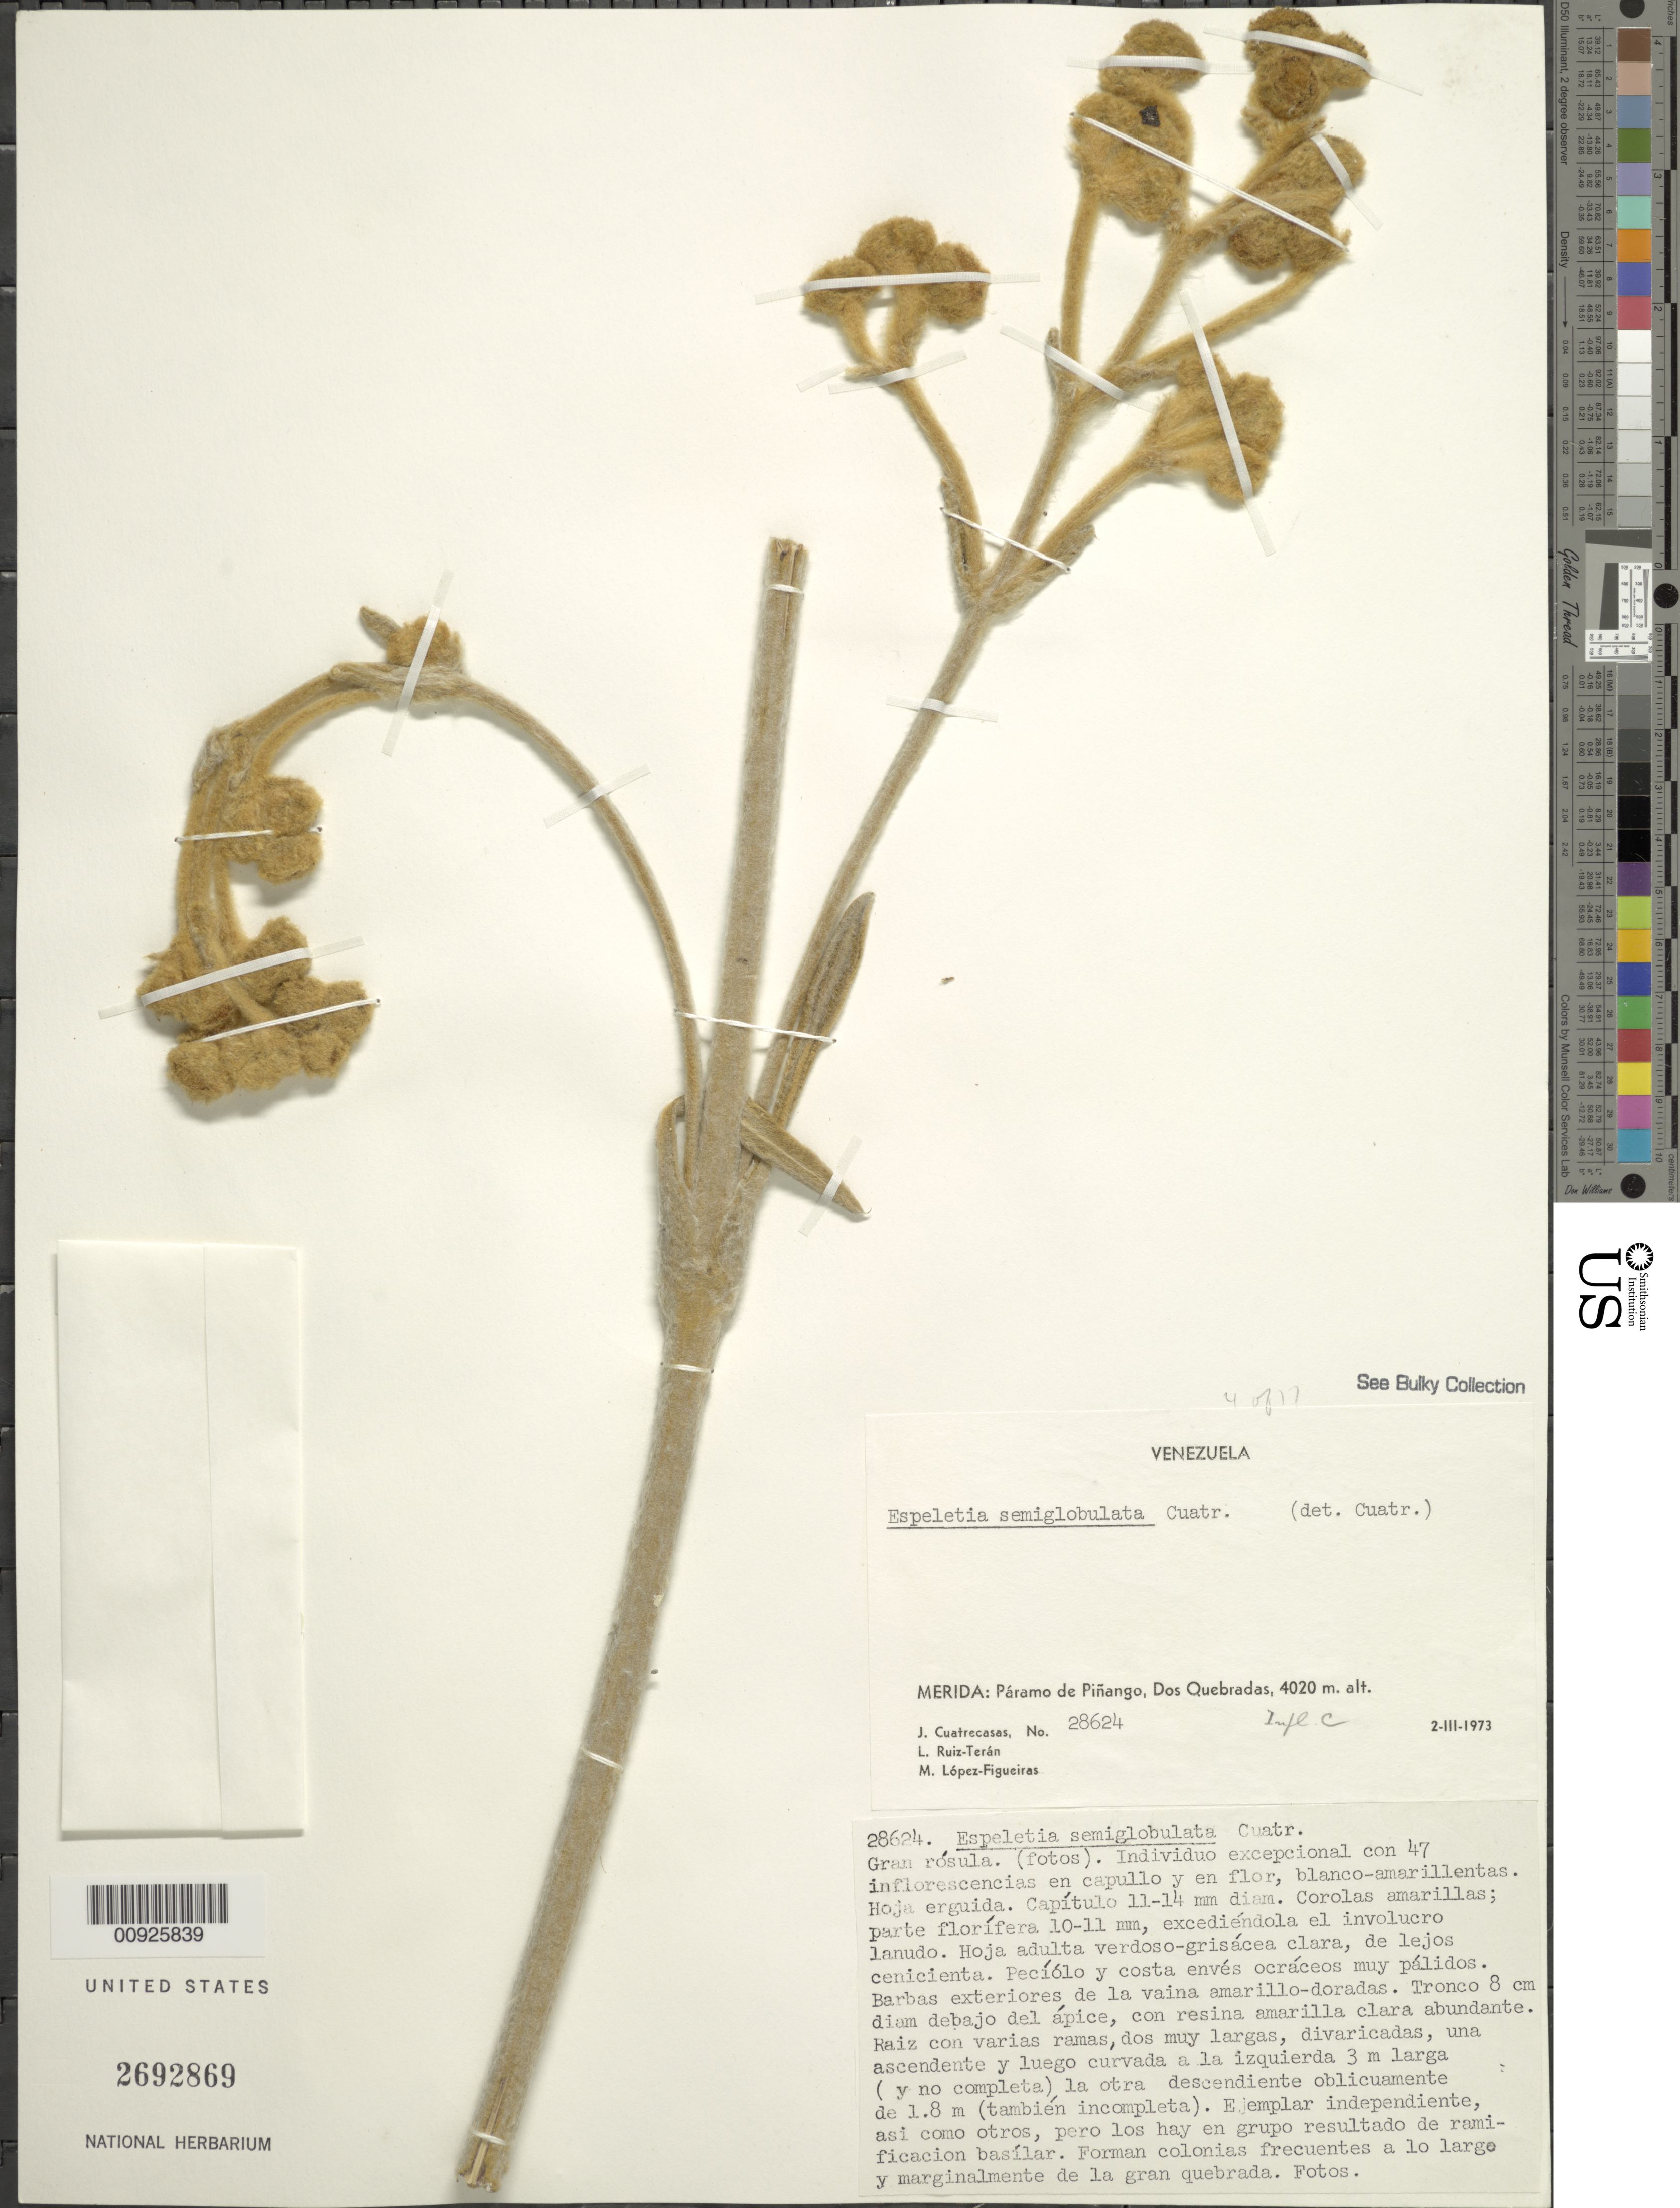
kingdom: Plantae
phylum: Tracheophyta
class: Magnoliopsida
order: Asterales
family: Asteraceae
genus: Espeletia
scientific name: Espeletia semiglobulata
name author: Cuatrec.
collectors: J. Cuatrecasas, L. E. Ruíz-Terán & M. López Figueiras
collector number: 28624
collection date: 1973-03-02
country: Venezuela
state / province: Mérida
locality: P. de Piñango. Páramo de Piñango, Dos Quebradas.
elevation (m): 4020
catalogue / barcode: US 2692869